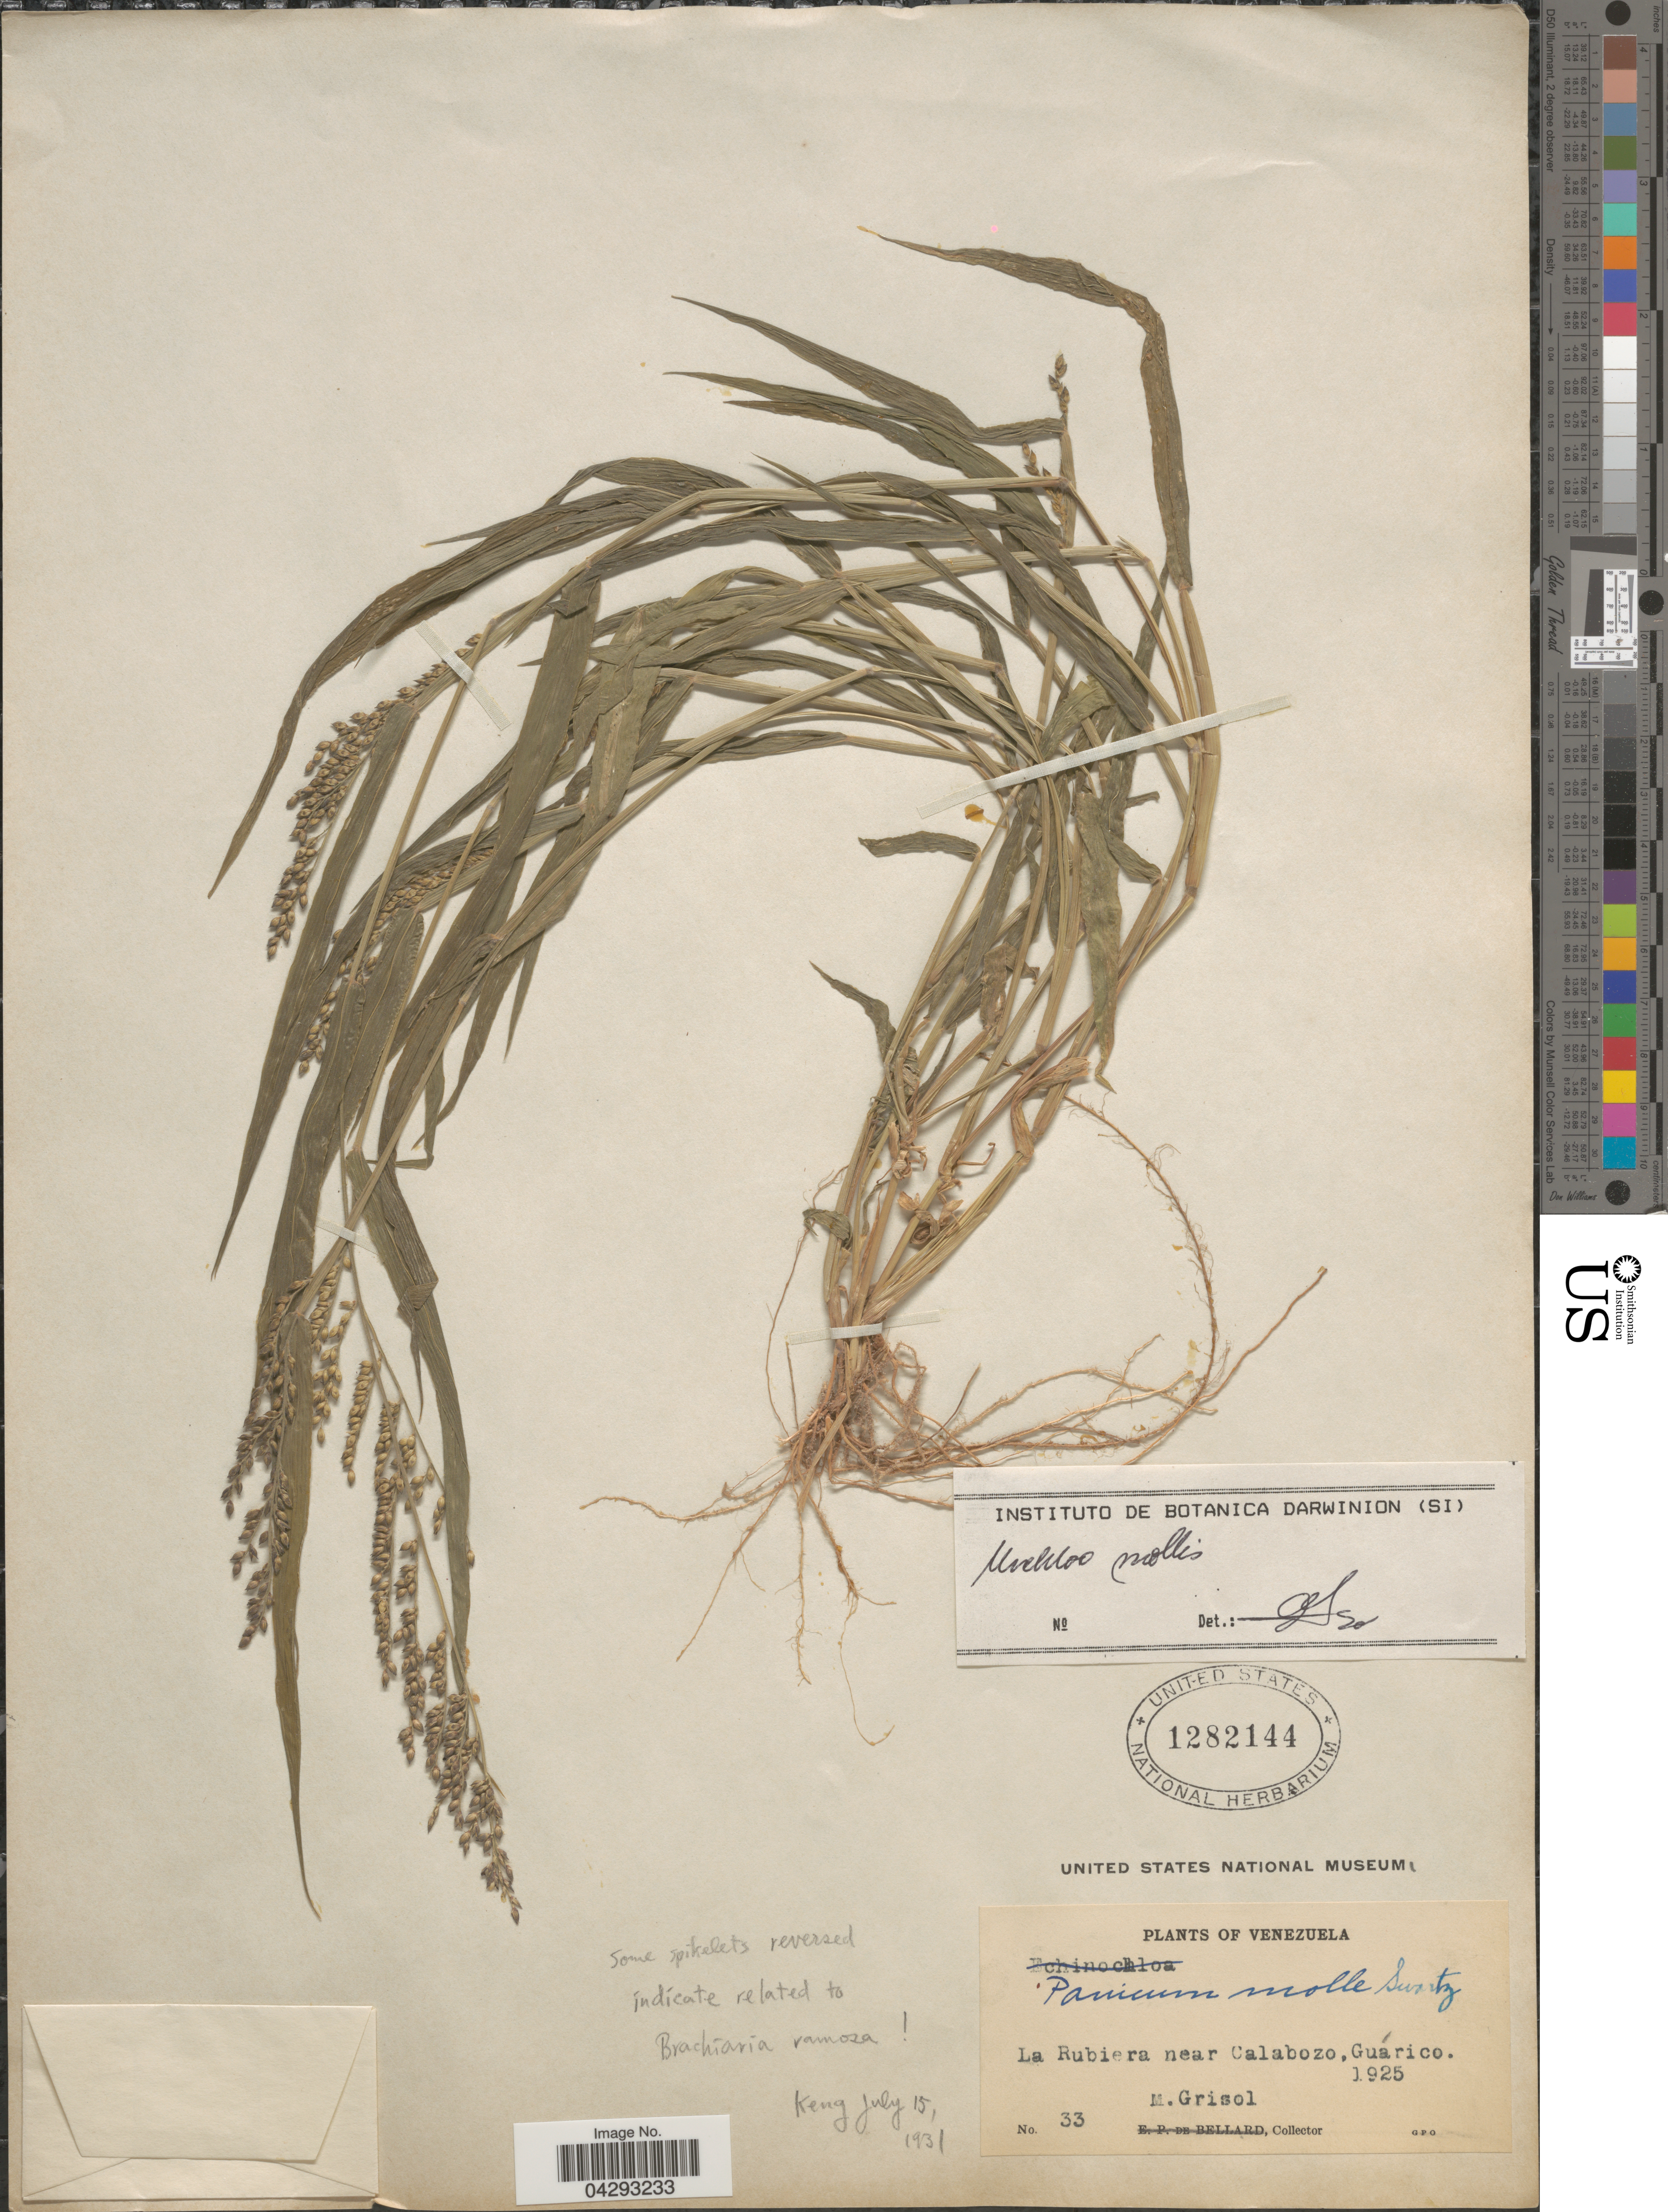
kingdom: Plantae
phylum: Tracheophyta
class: Liliopsida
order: Poales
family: Poaceae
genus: Urochloa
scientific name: Urochloa mollis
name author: (Sw.) Morrone & Zuloaga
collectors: M. Grisol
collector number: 33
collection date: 1925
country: Venezuela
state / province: Guarico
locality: La Rubiera near Calabozo, Guárico.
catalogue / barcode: US 1282144